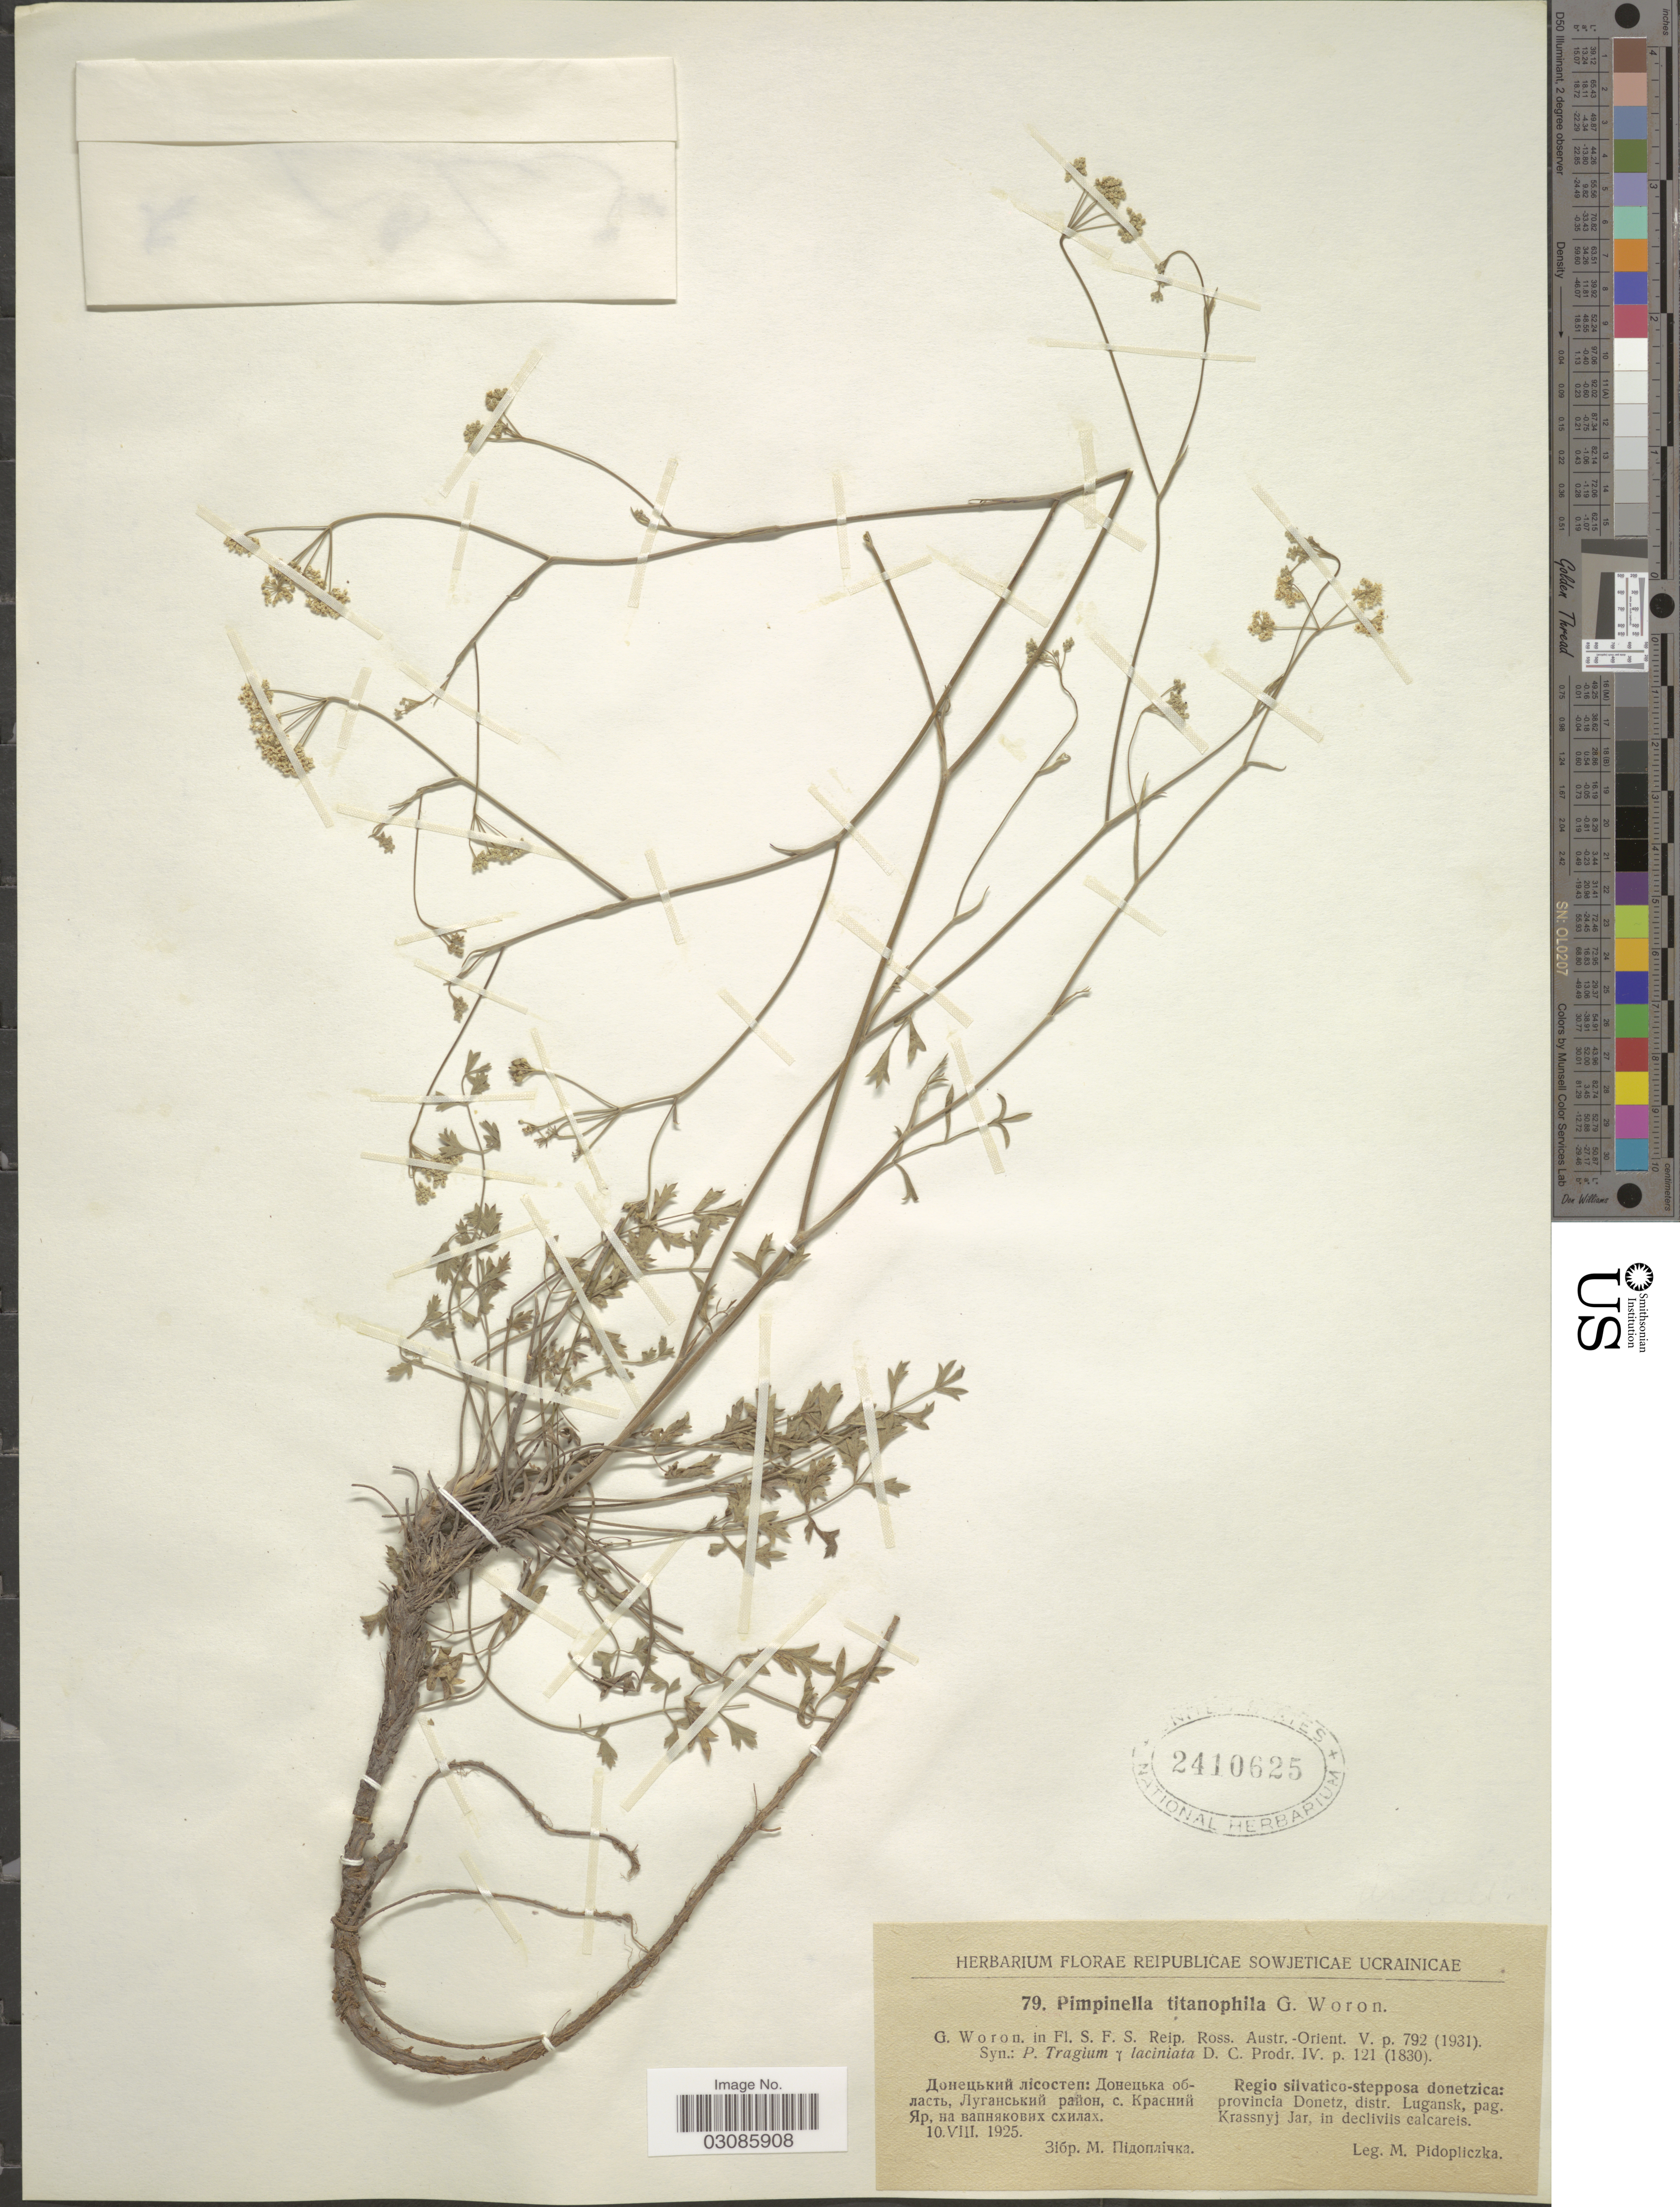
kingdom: Plantae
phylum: Tracheophyta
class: Magnoliopsida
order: Apiales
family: Apiaceae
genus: Pimpinella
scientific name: Pimpinella titanophila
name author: Woronow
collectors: M. Pidopliczka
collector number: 79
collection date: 1925-08-10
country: Ukraine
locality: Regio silvatico-stepposa donetzica: provincia Donetz, distr. Lugansk, pag. Krassnyj Jar, in decliviis calcareis.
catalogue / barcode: US 2410625